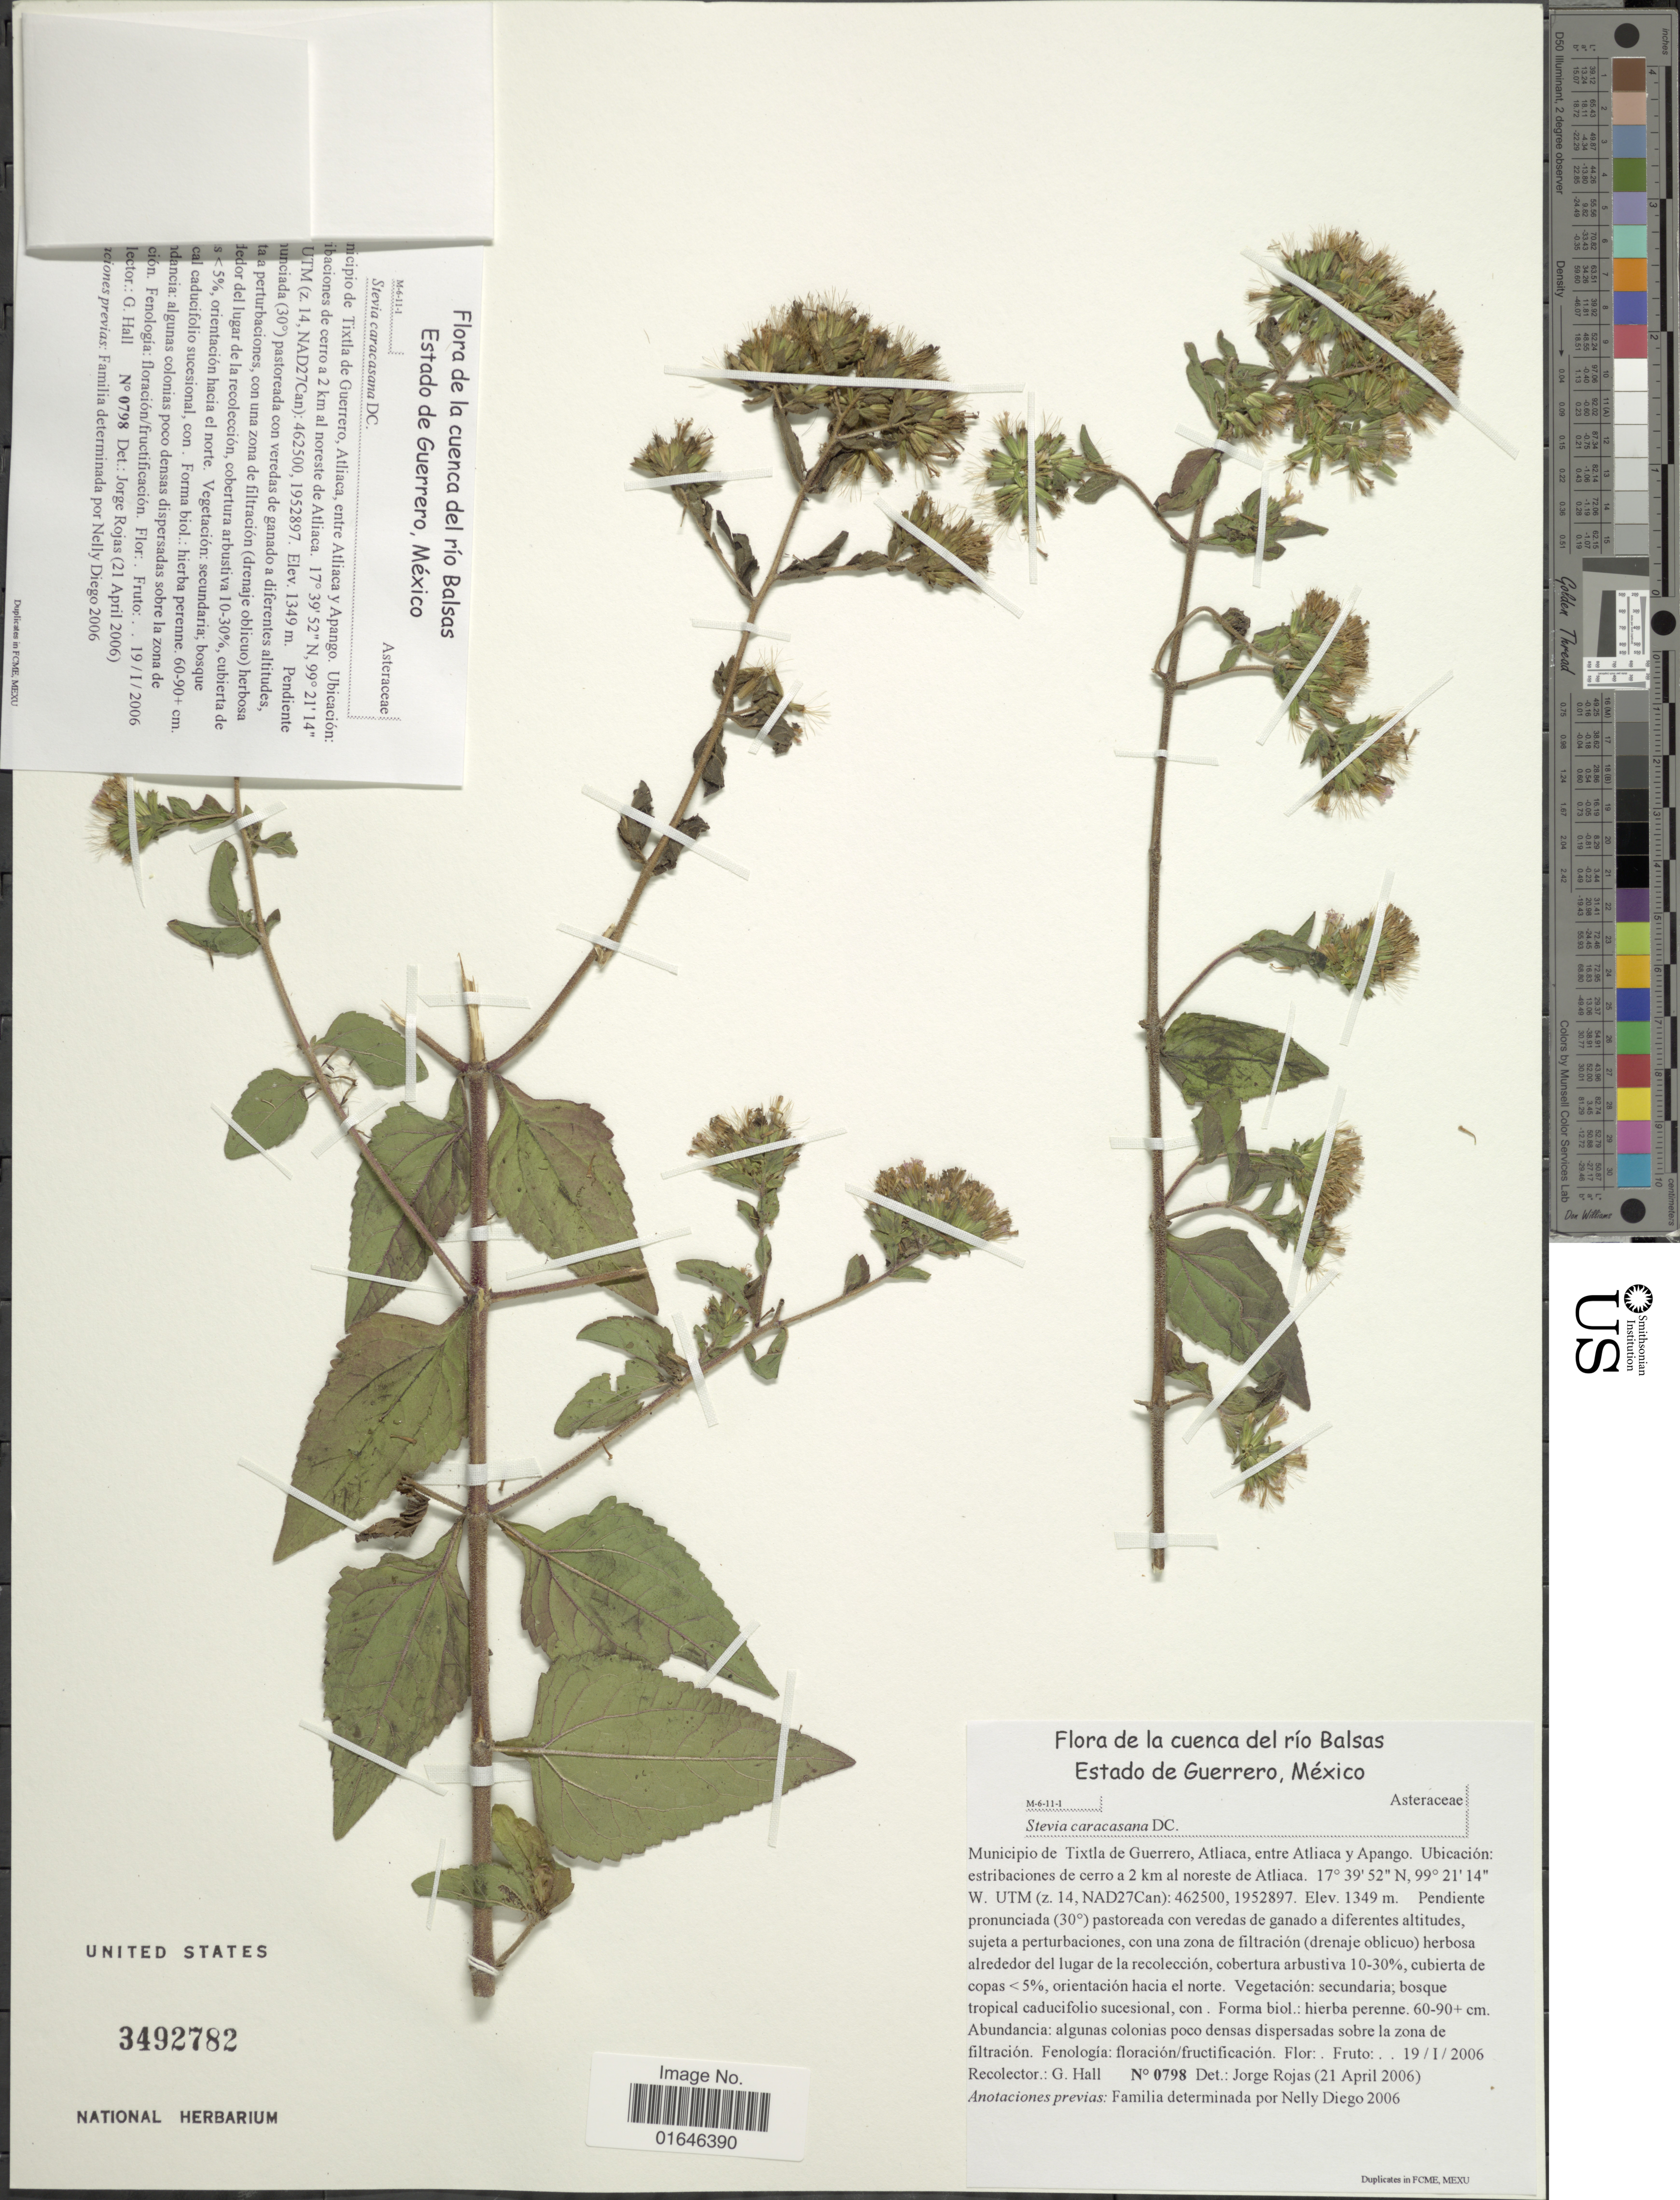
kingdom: Plantae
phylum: Tracheophyta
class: Magnoliopsida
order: Asterales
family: Asteraceae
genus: Stevia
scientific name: Stevia caracasana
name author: DC.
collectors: G. Hall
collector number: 0798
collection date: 2006-01-09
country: Mexico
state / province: Guerrero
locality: De la cuenca del río Balsas, Municipio de Tixtla de Guerrero, Altiaca, entre Altiaca y Apango. Ubicación: estribaciones de cerro a 2 km al noreste de Atliaca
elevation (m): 1349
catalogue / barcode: US 3492782